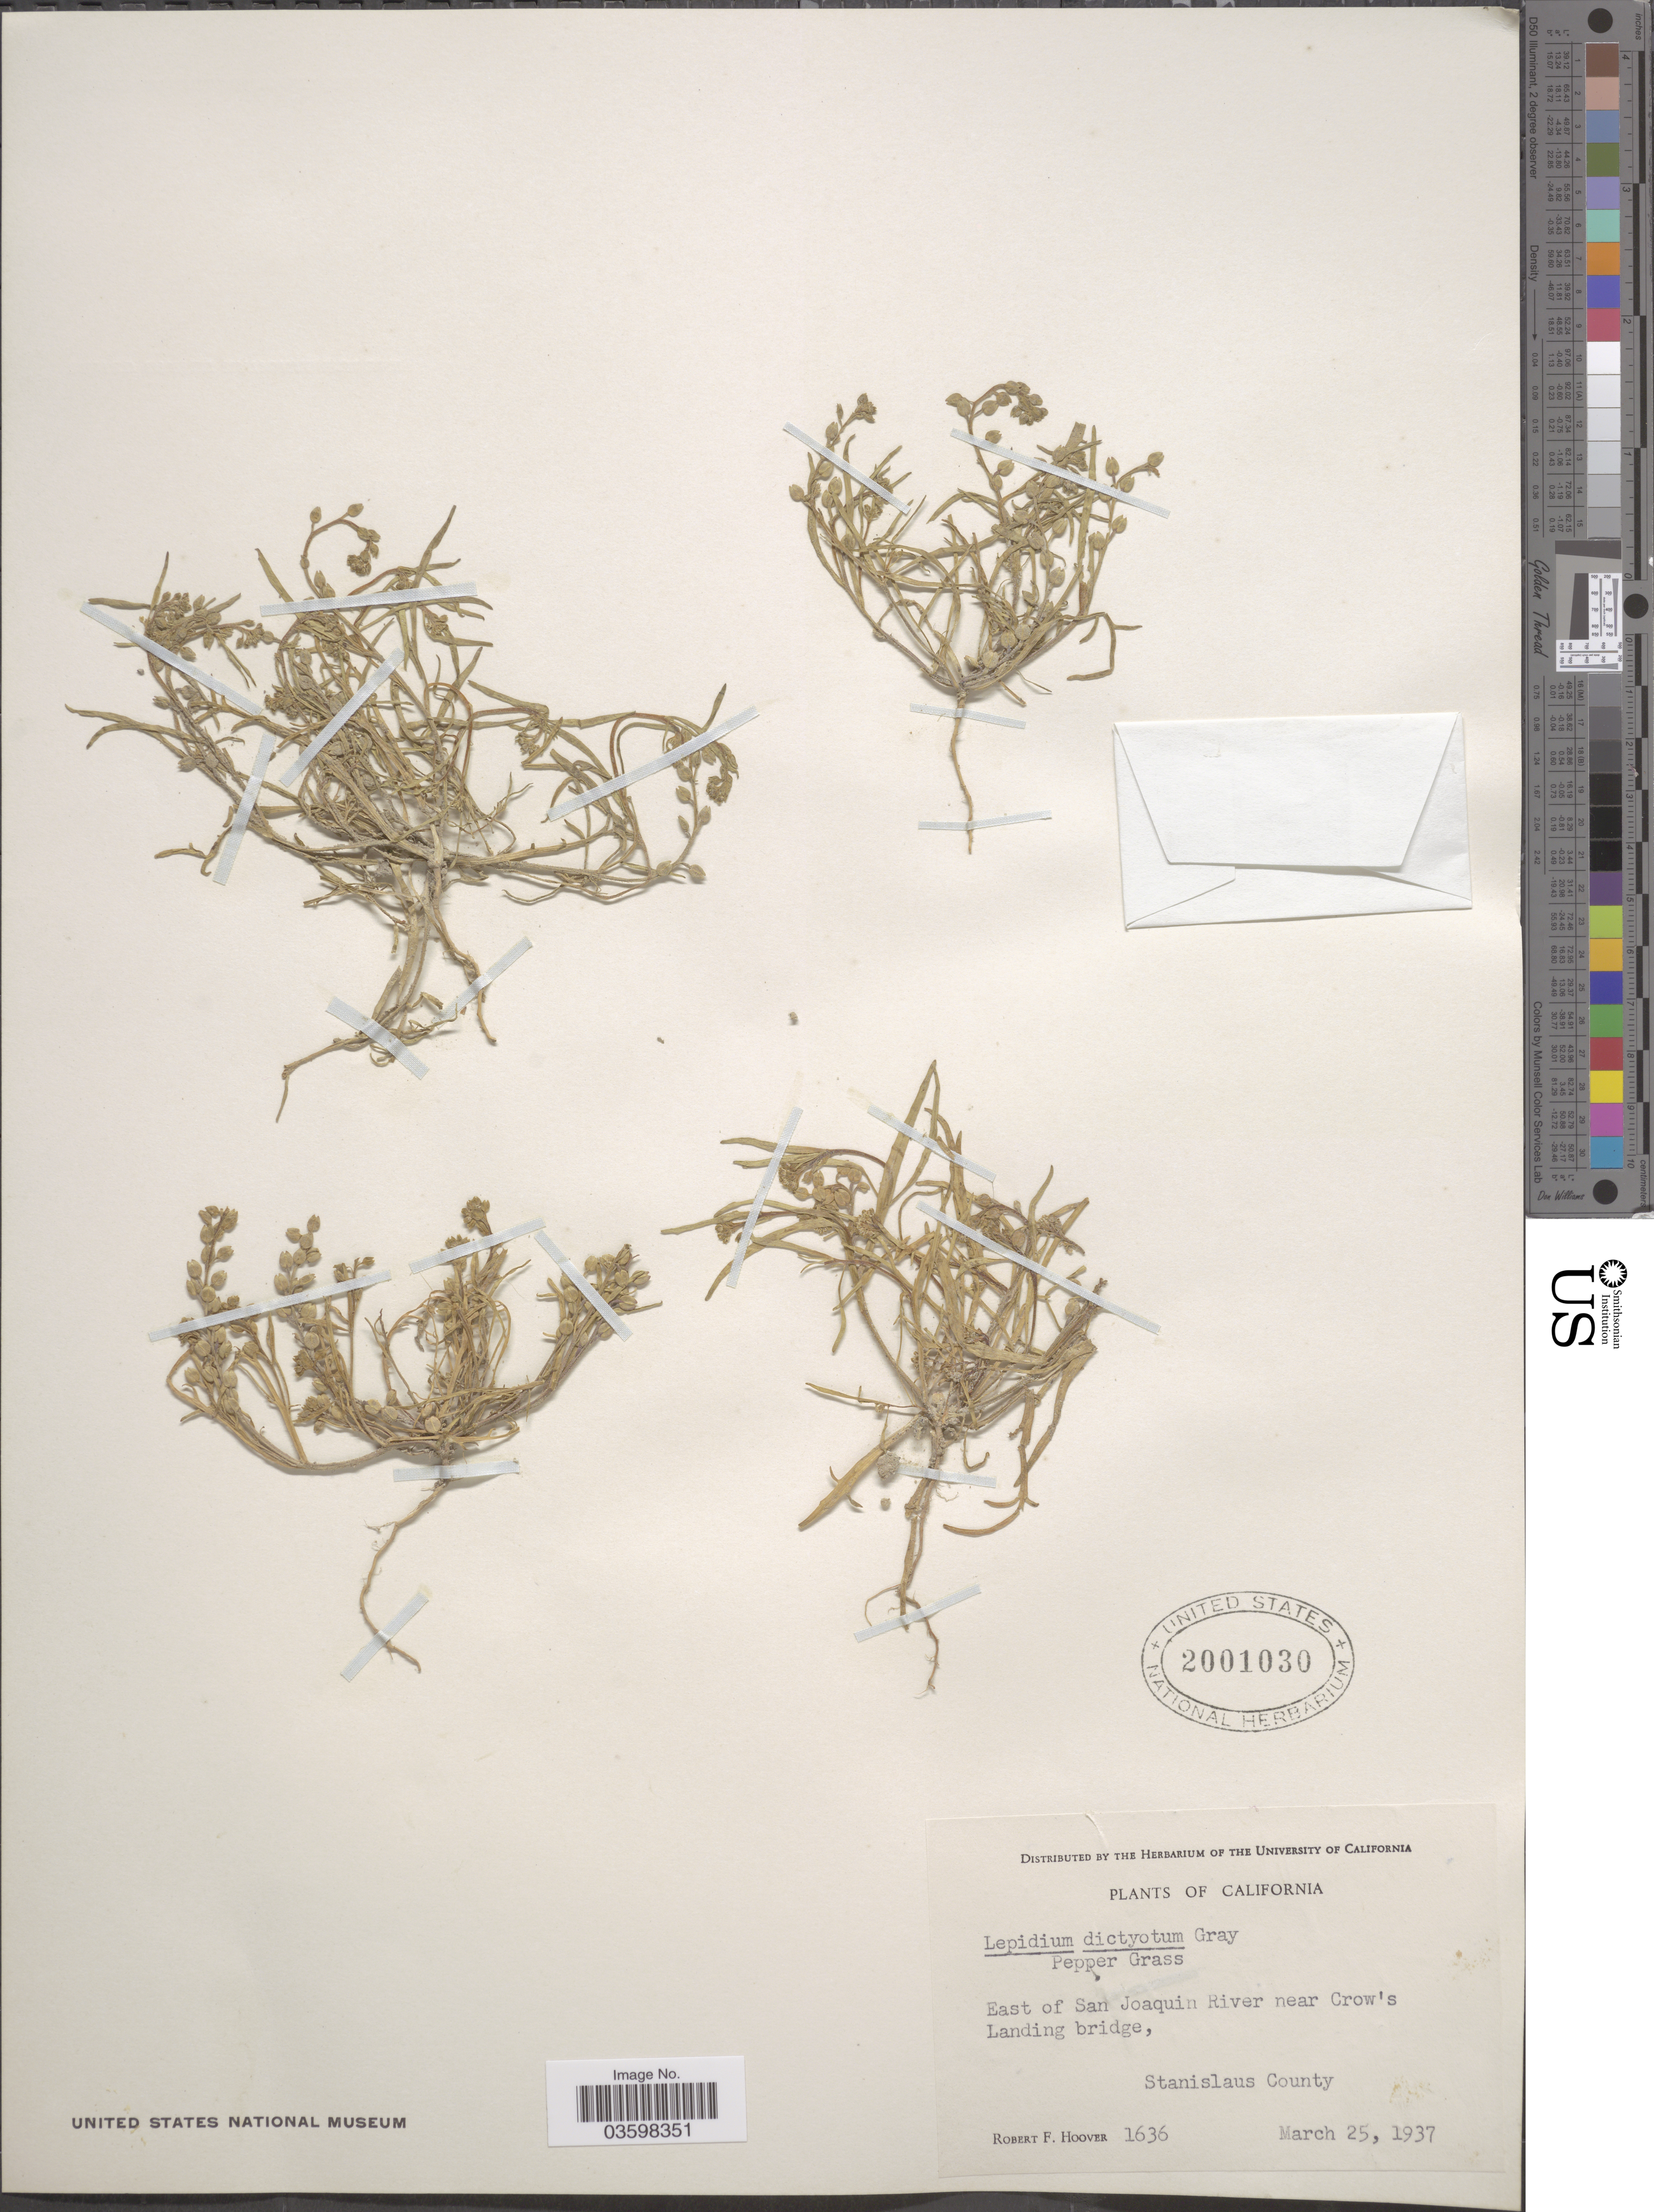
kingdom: Plantae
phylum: Tracheophyta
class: Magnoliopsida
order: Brassicales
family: Brassicaceae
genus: Lepidium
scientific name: Lepidium dictyotum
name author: A. Gray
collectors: R. F. Hoover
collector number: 1636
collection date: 1937-03-25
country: United States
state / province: California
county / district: Stanislaus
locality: East of San Joaquin River near Crow's Landing bridge, Stanislaus County.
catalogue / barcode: US 2001030